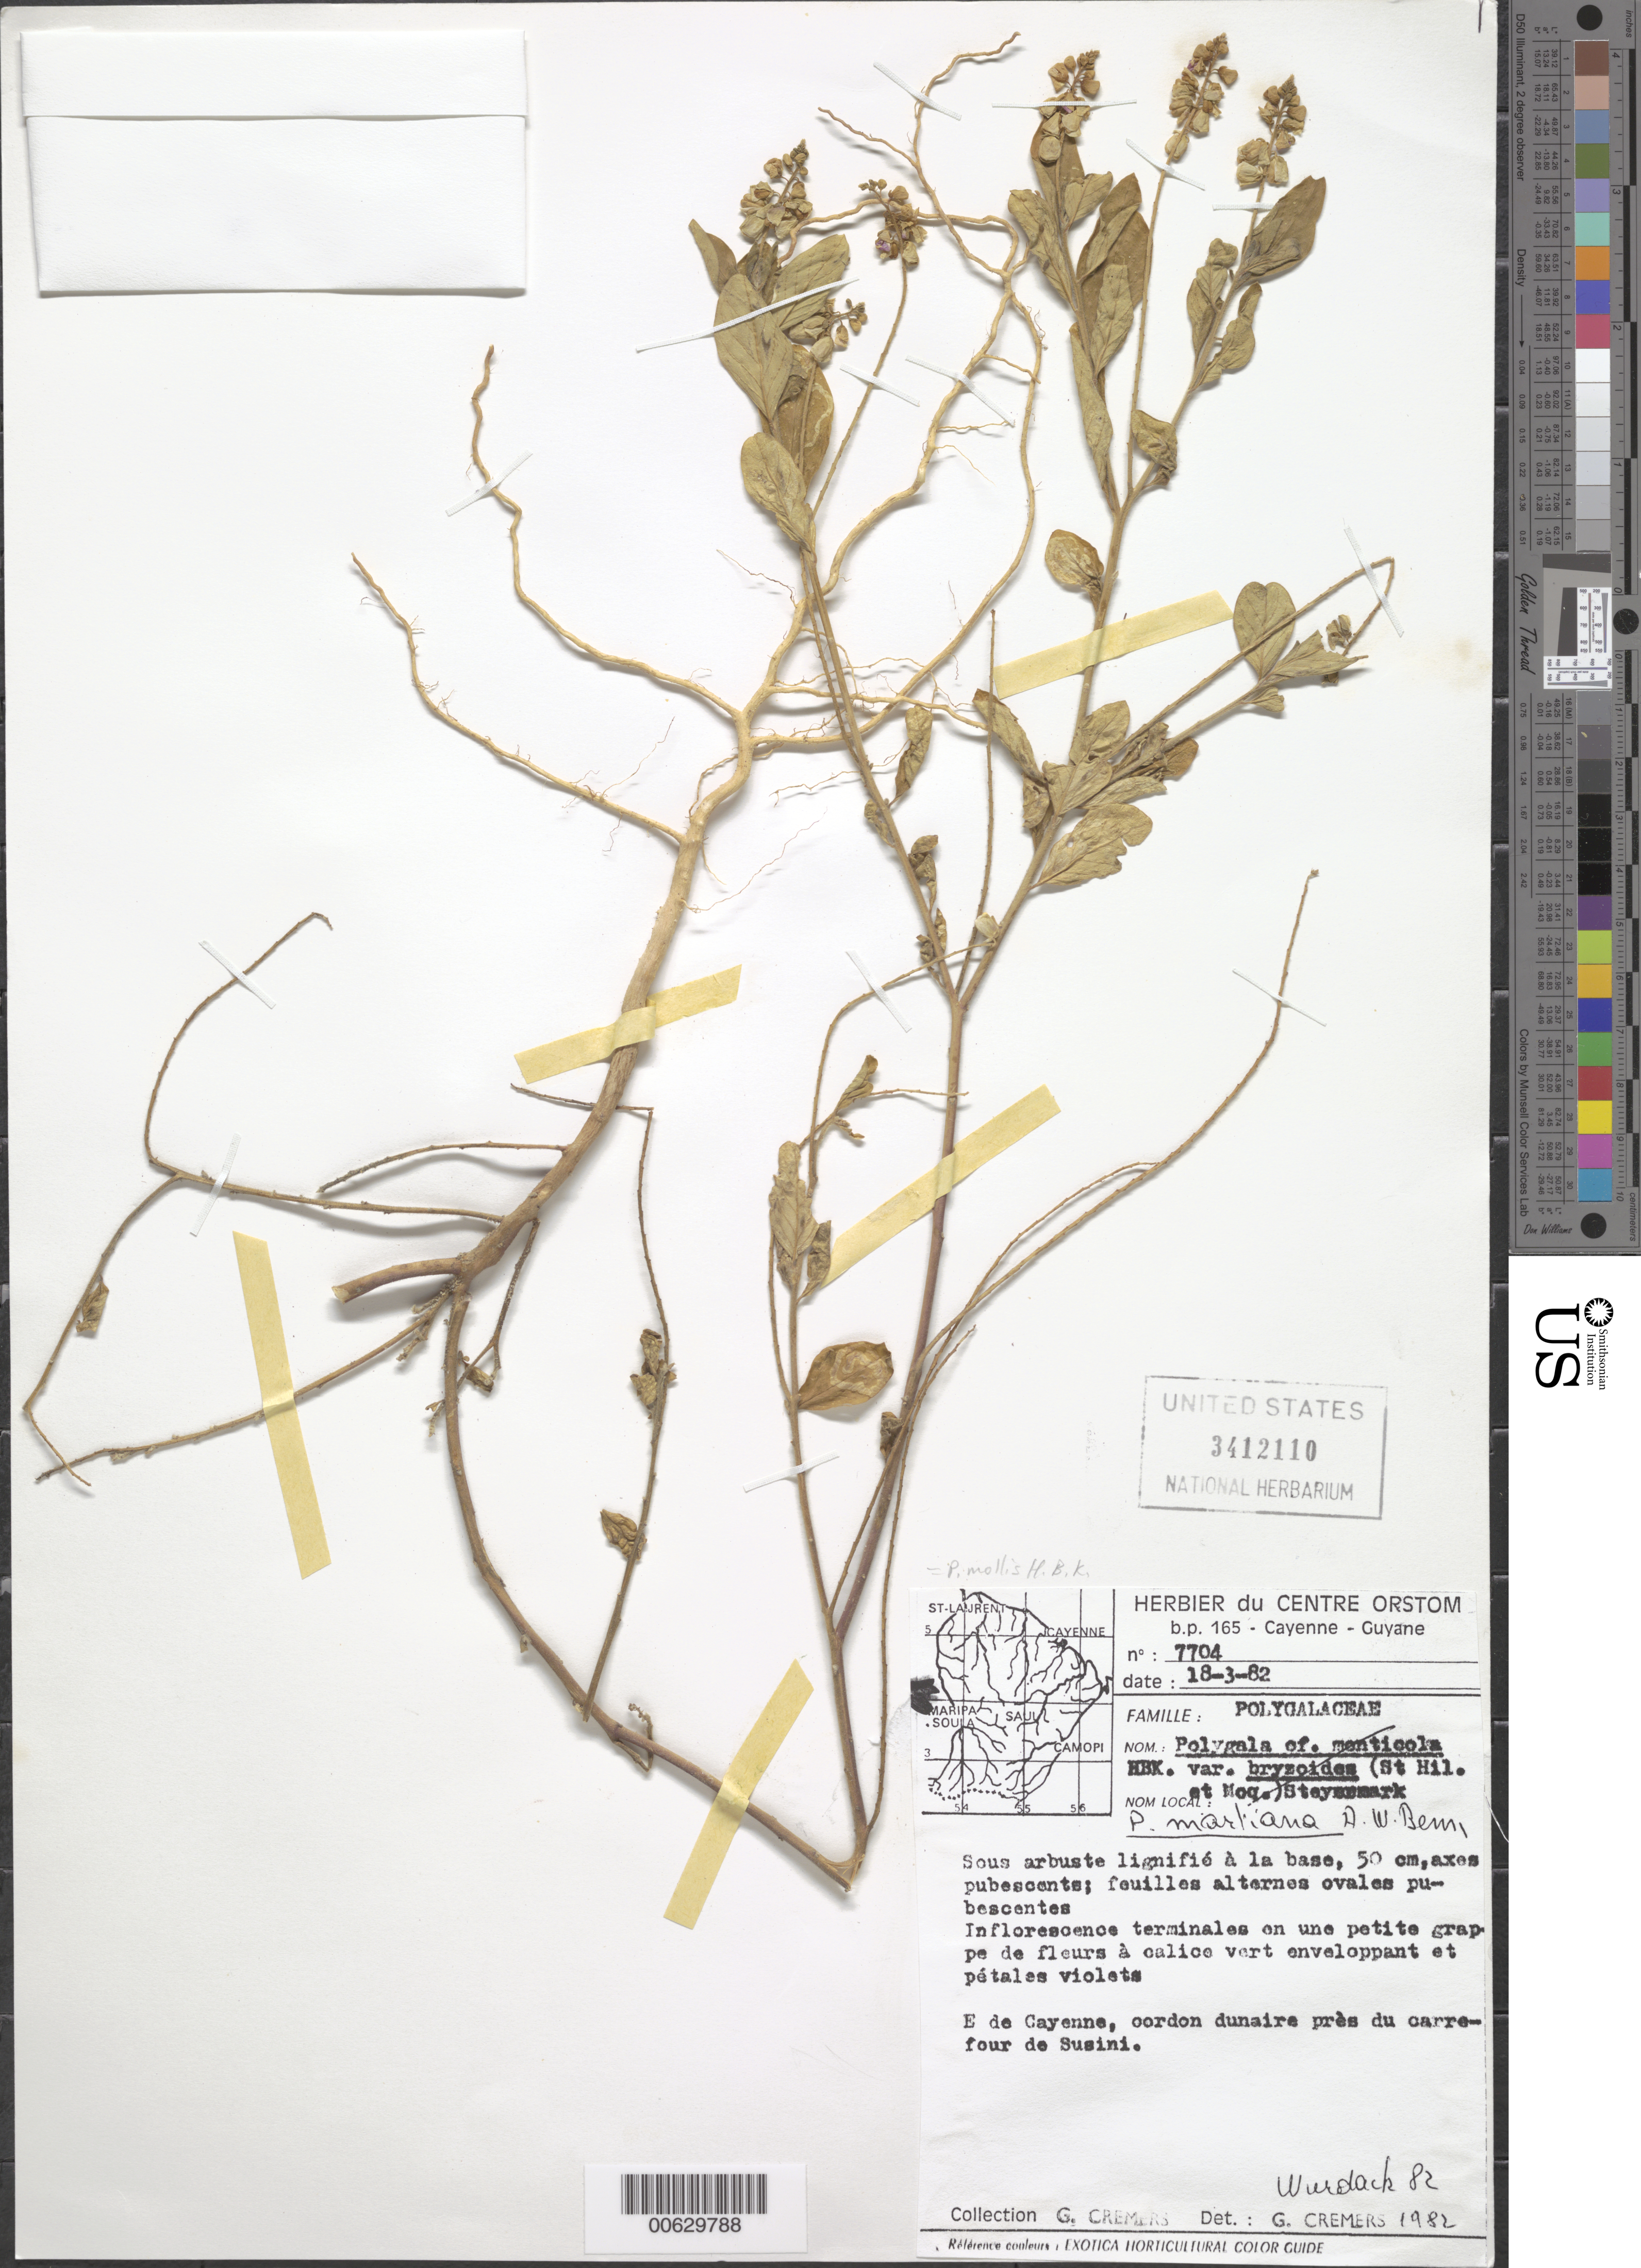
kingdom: Plantae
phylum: Tracheophyta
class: Magnoliopsida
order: Fabales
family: Polygalaceae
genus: Asemeia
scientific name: Asemeia martiana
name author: (A.W. Benn.) J.F.B. Pastore & J.R. Abbott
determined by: Strong, Mark T., (BOT), Smithsonian Institution - National Museum of Natural History (UNITED STATES)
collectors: G. Cremers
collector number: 7704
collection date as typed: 18-Mar-82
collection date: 1982-03-18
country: French Guiana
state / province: Cayenne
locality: Cayenne, E of, road to Susini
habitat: Cordon dunaire pres du carrefour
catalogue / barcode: US 3412110